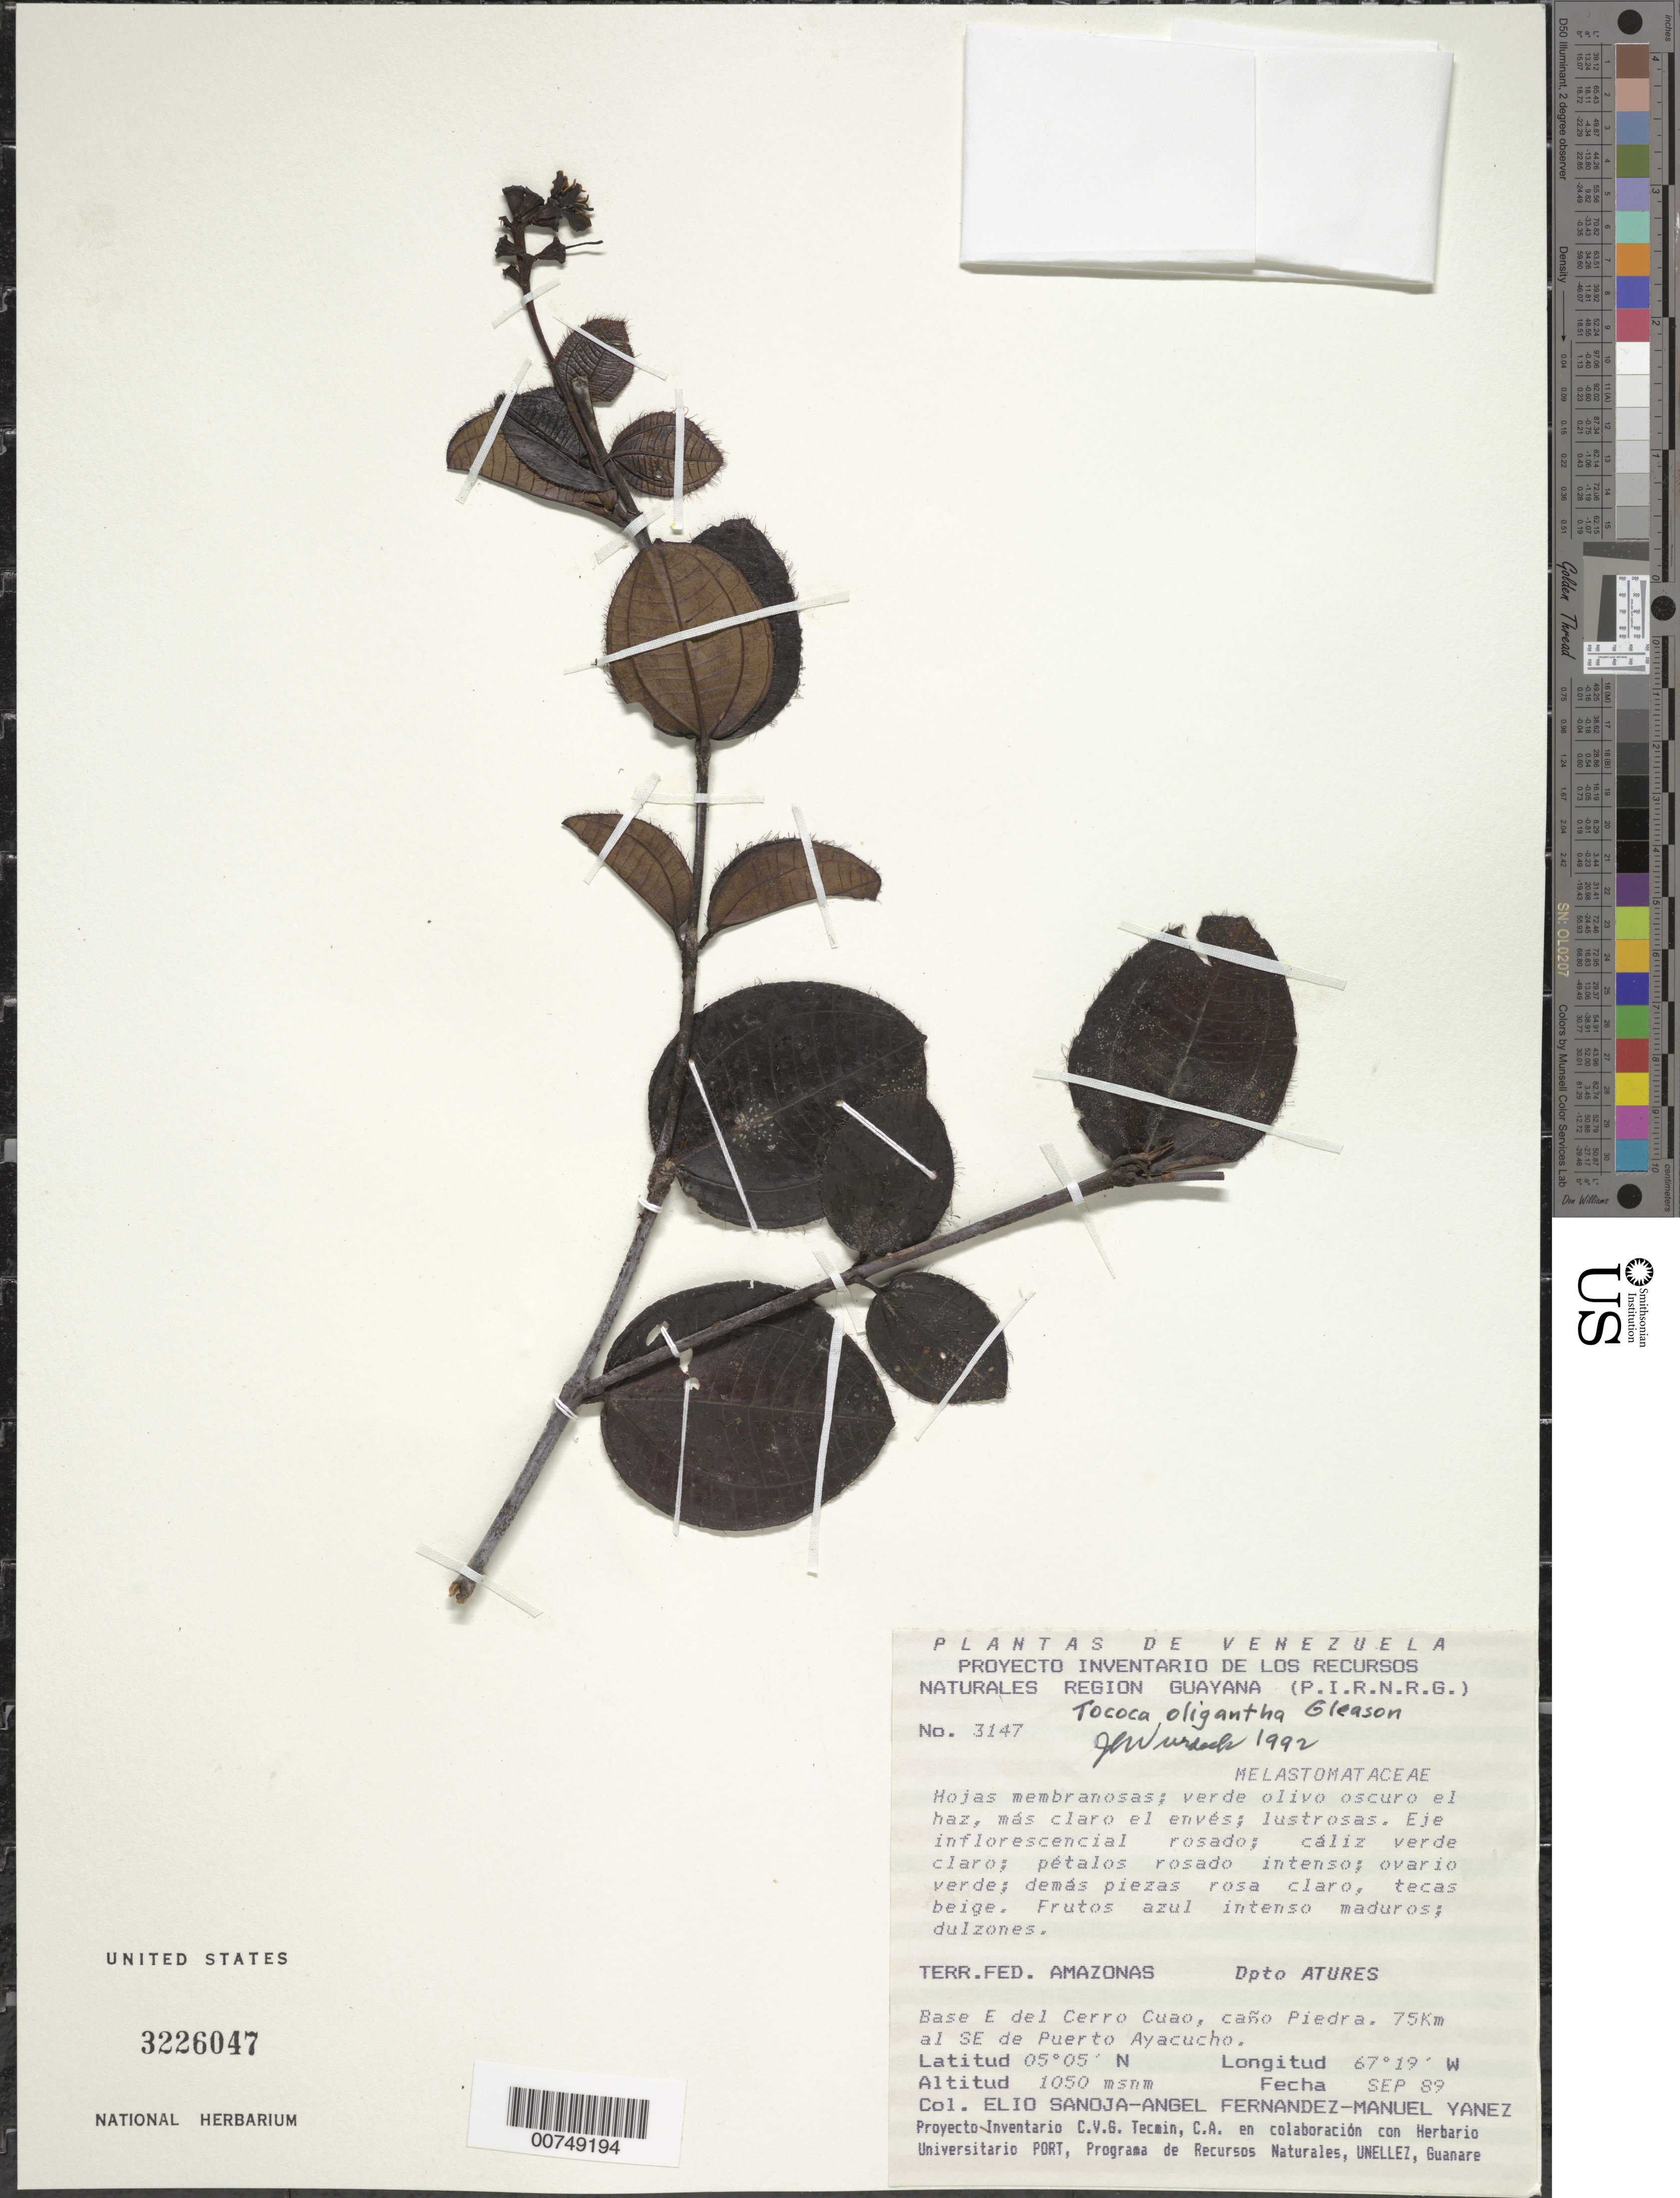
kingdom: Plantae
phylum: Tracheophyta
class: Magnoliopsida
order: Myrtales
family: Melastomataceae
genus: Tococa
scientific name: Tococa oligantha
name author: Gleason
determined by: Wurdack, John J., (US), US (UNITED STATES)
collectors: E. Sanoja, A. Fernandez & M. Yanez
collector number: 3147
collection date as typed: Sep-89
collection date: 1989-09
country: Venezuela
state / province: Amazonas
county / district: Atures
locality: Cerro Cuao, Cabeza de Manteco, 73 km SE of Puerto Ayacucho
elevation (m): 1050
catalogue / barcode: US 3226047